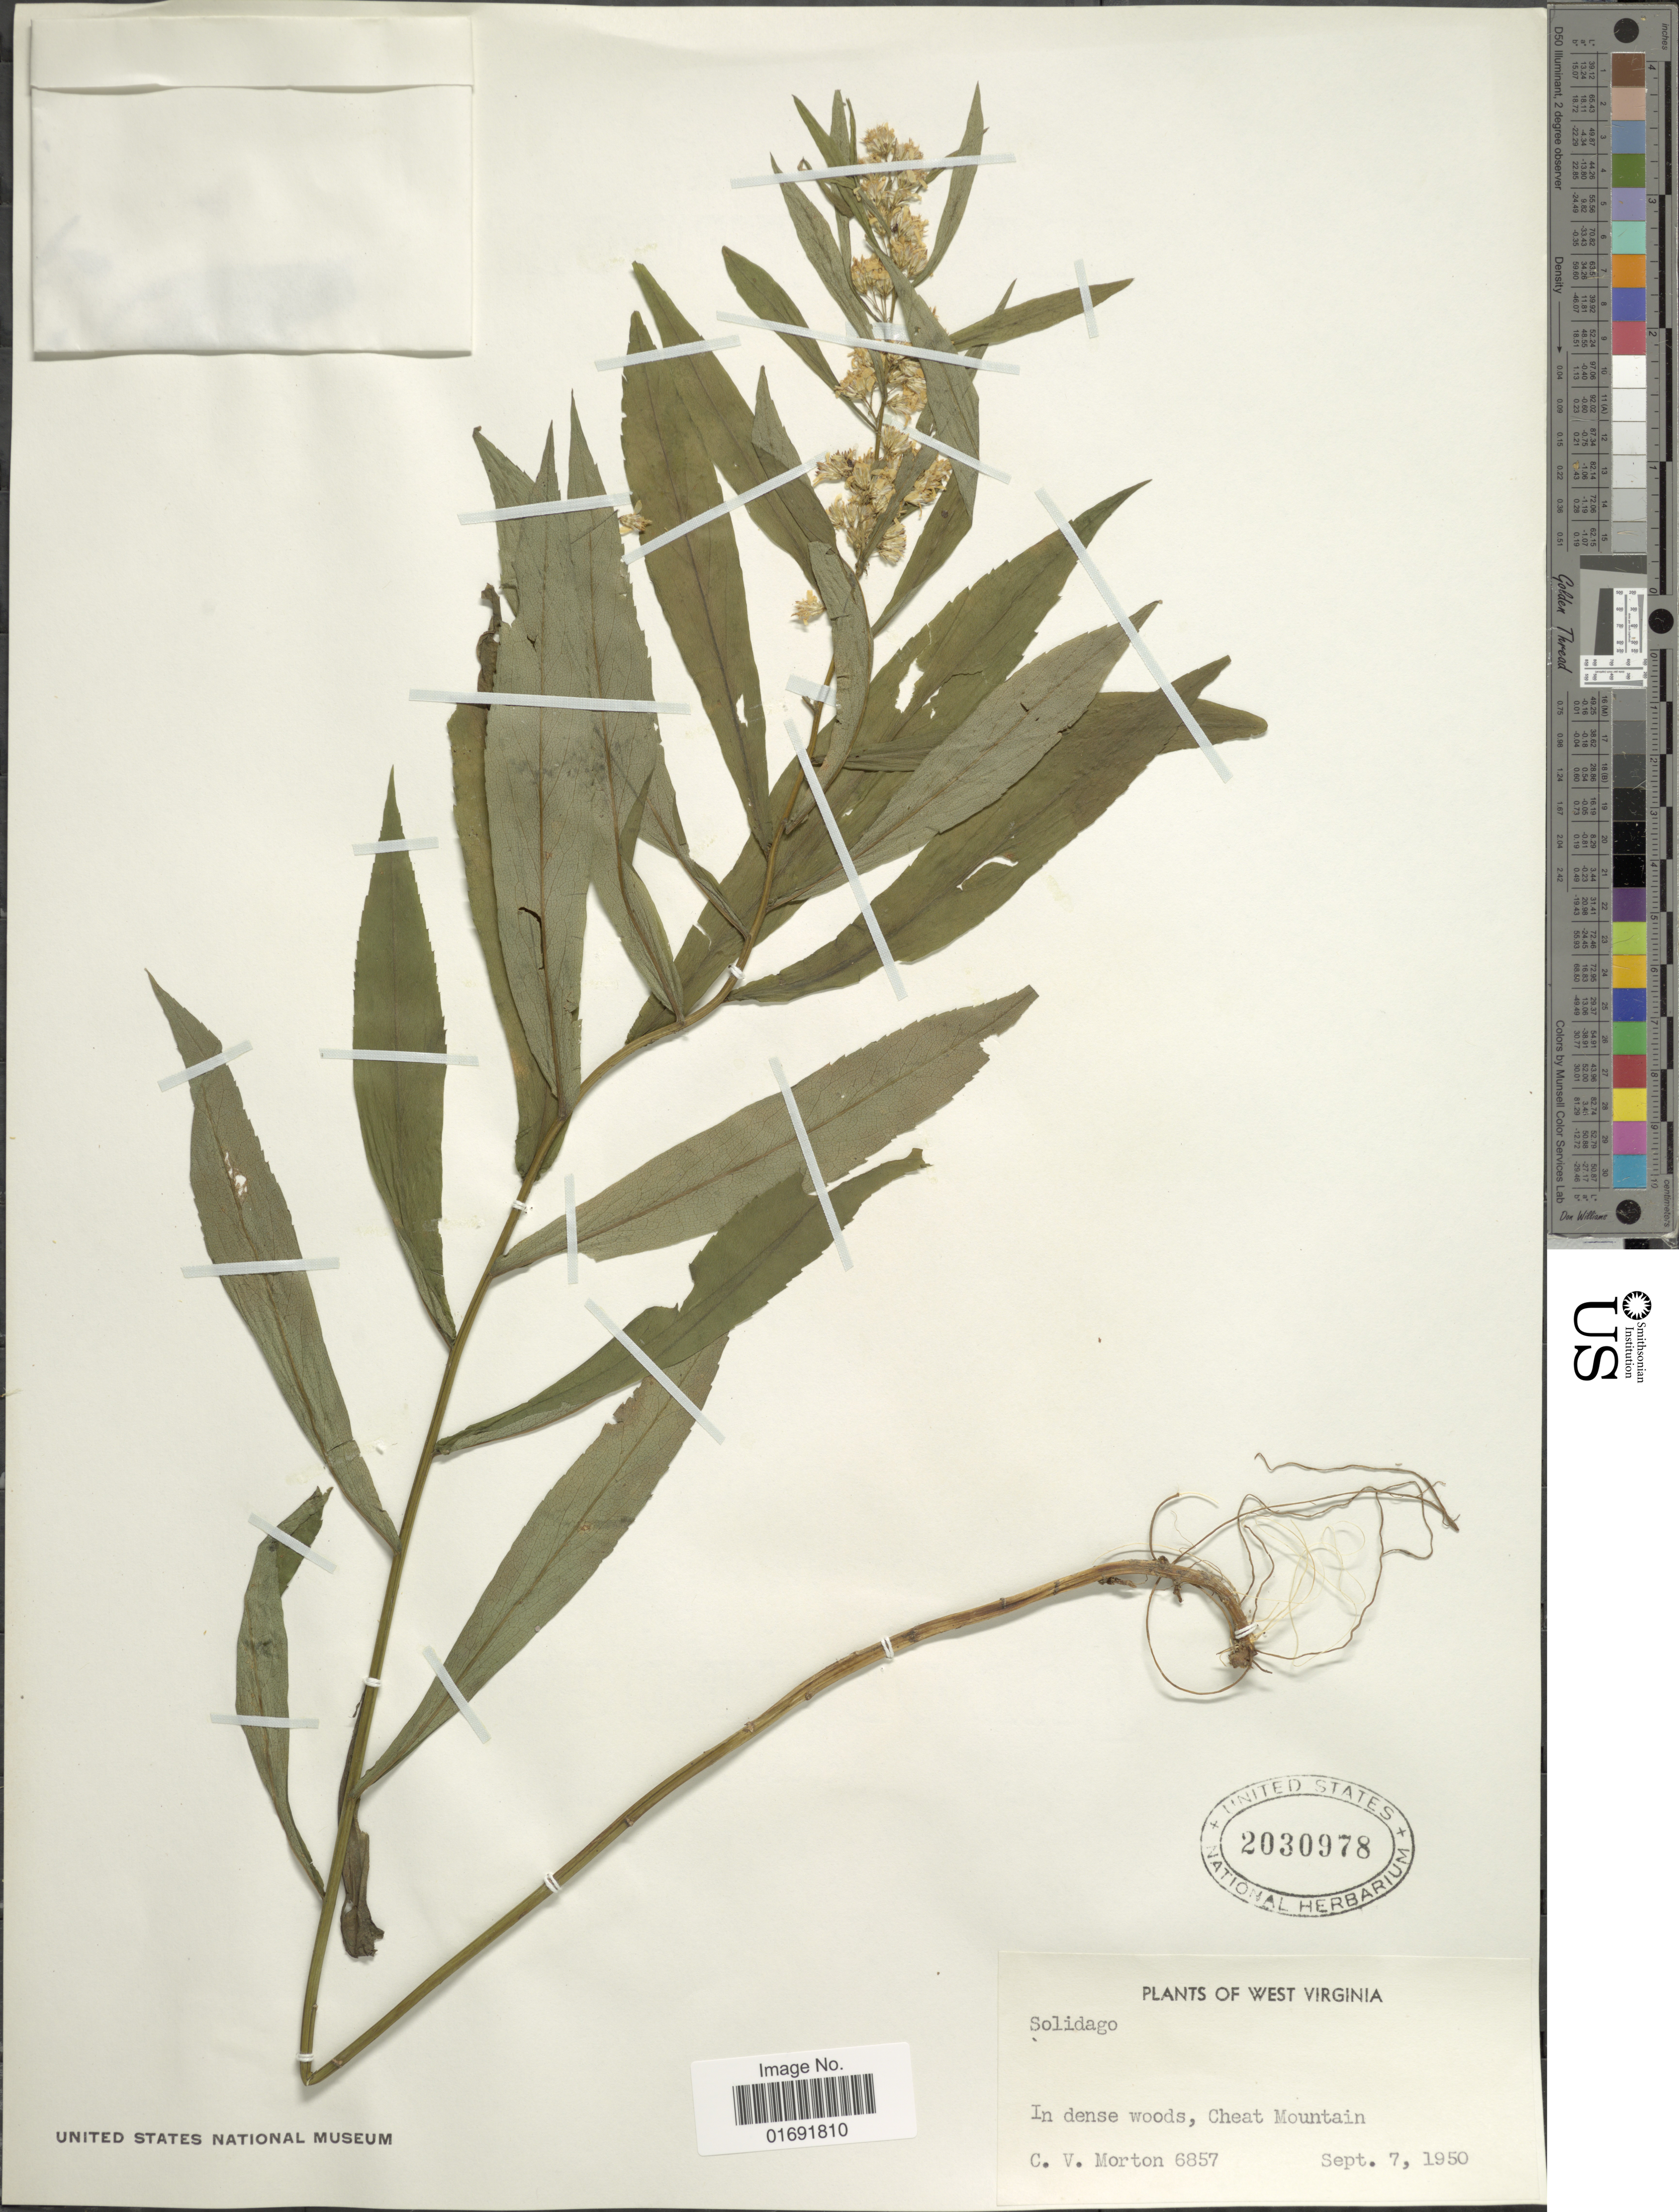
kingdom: Plantae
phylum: Tracheophyta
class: Magnoliopsida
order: Asterales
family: Asteraceae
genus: Solidago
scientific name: Solidago sp.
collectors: C. V. Morton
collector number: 6857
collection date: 1950-09-07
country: United States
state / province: West Virginia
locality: Cheat Mountain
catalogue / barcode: US 2030978